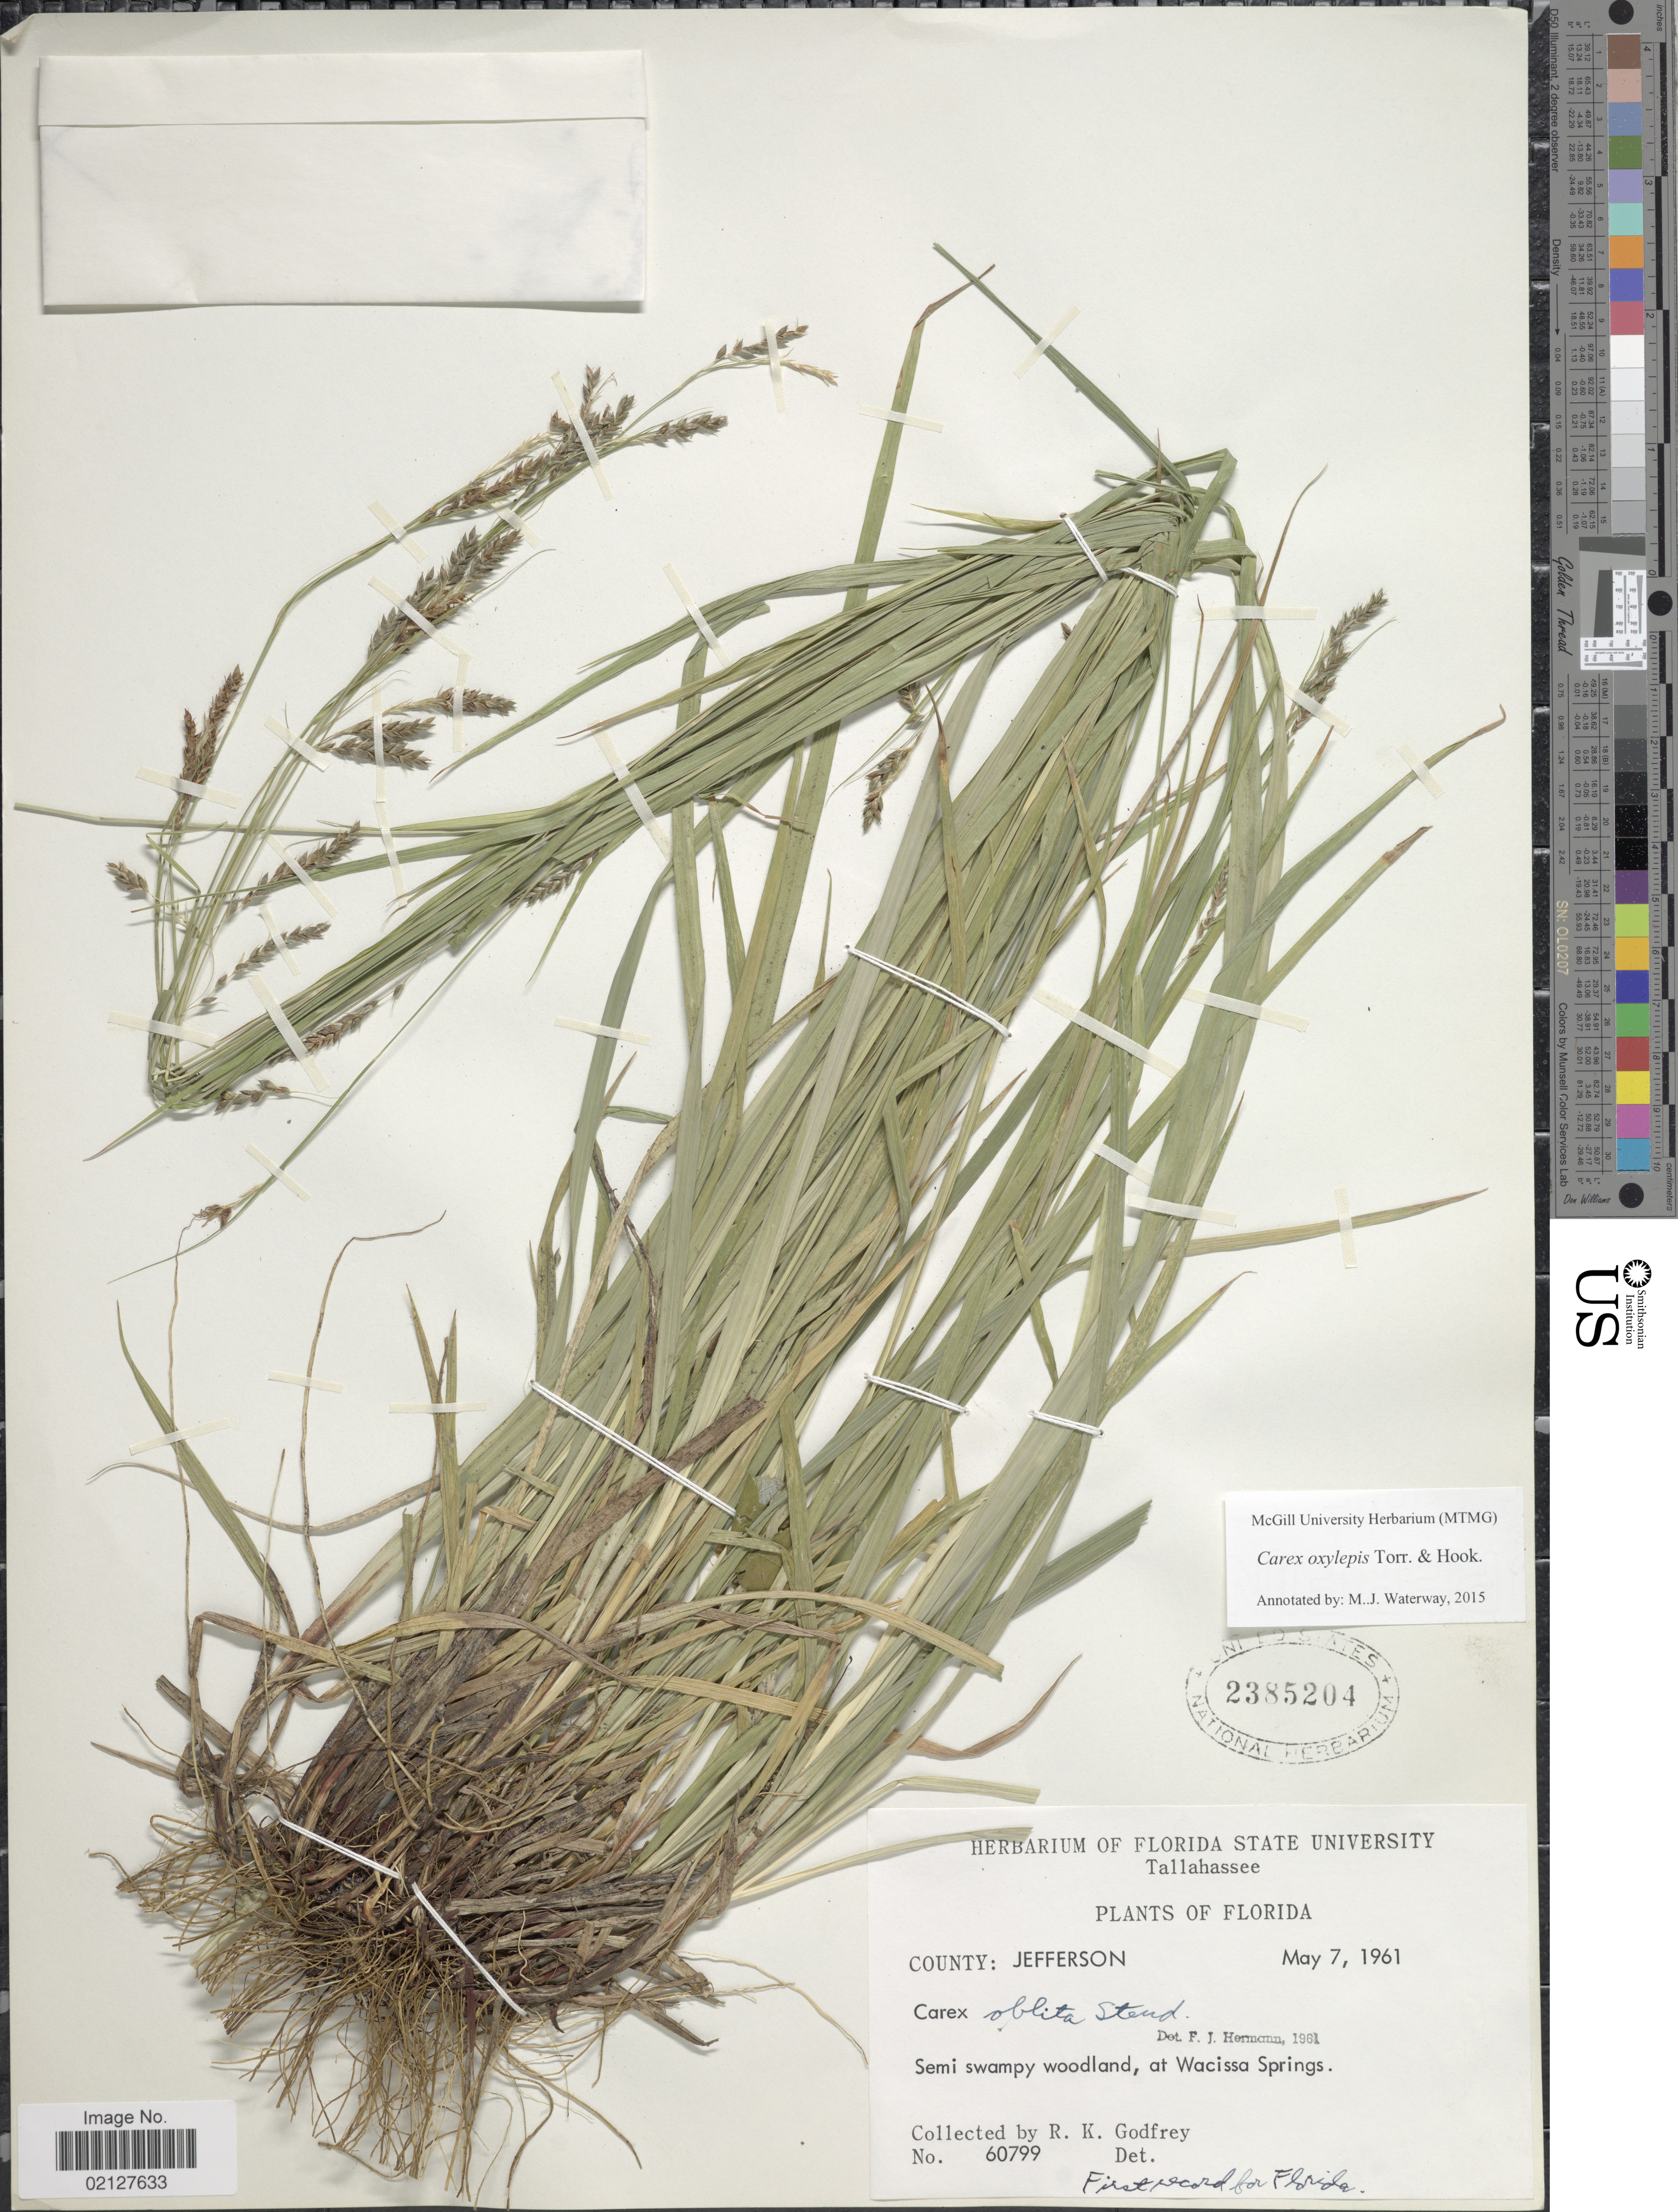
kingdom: Plantae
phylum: Tracheophyta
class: Liliopsida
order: Poales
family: Cyperaceae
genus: Carex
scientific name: Carex oxylepis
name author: Torr. & Hook.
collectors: R. K. Godfrey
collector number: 60799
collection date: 1961-05-07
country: United States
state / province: Florida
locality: County: Jefferson. Wacissa Springs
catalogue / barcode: US 2385204